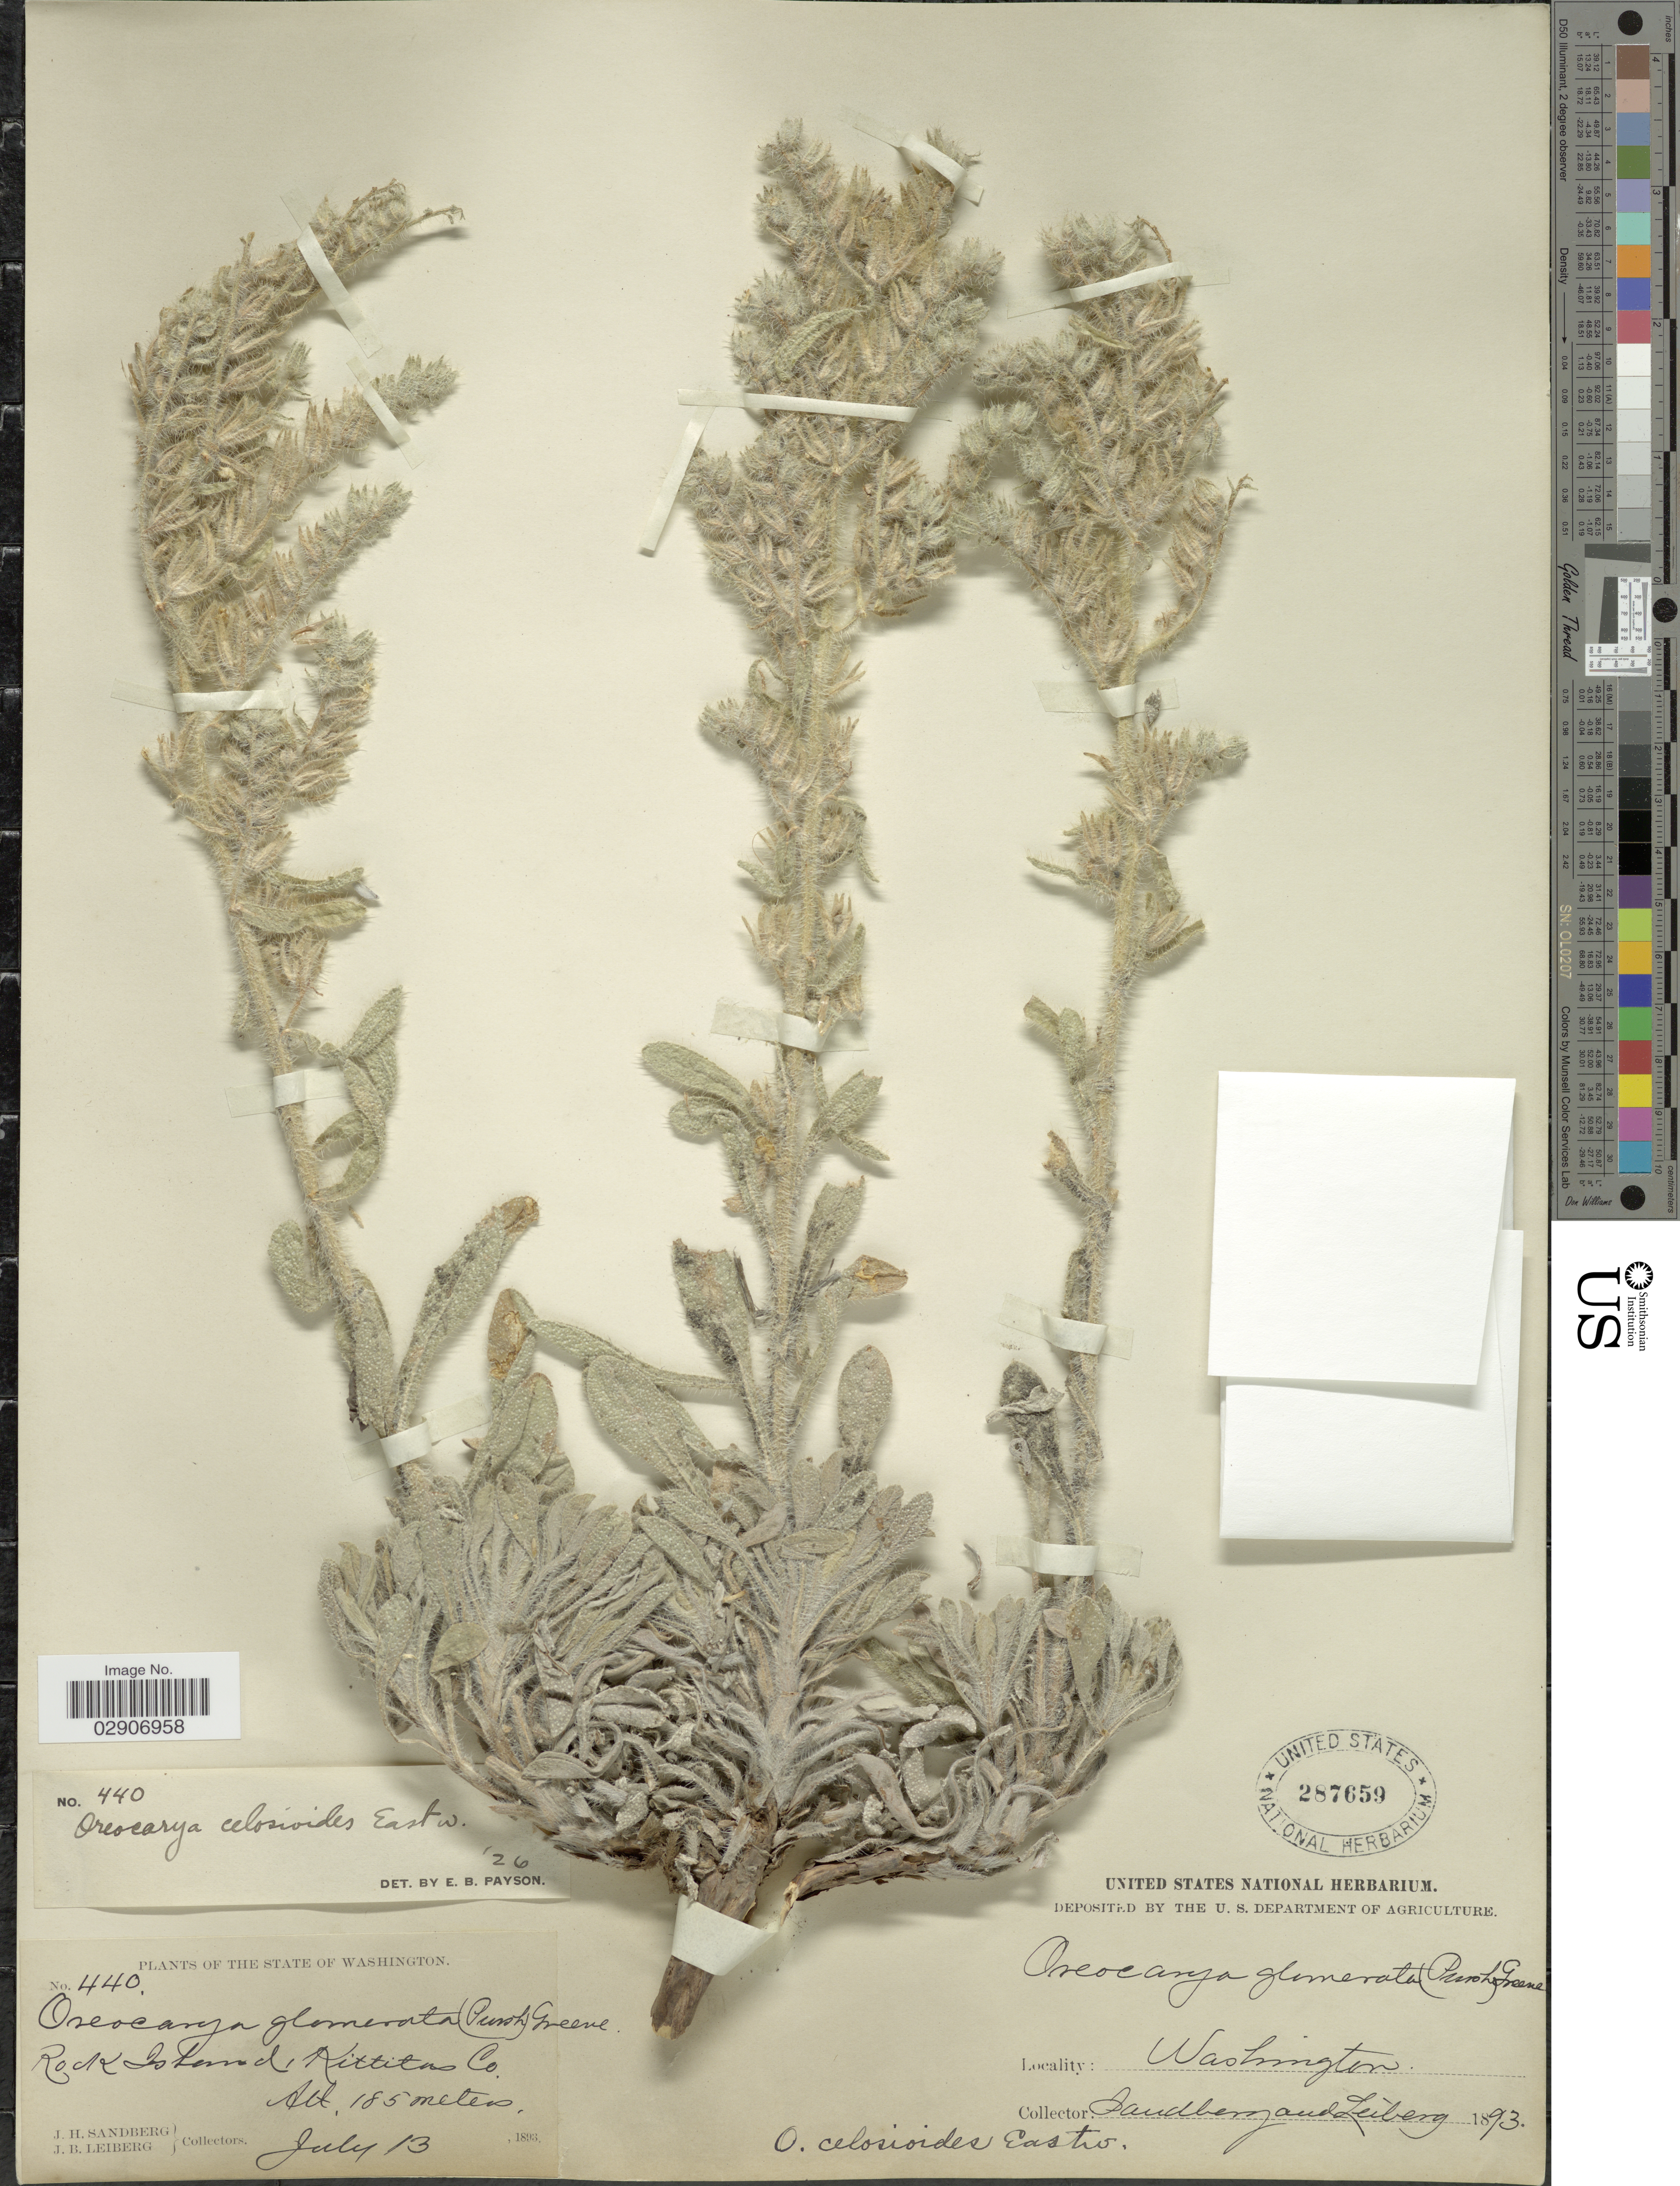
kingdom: Plantae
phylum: Tracheophyta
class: Magnoliopsida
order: Boraginales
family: Boraginaceae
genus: Cryptantha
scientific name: Cryptantha celosioides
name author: (Eastw.) Payson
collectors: J. H. Sandberg & J. B. Leiberg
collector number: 440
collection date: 1893-07-13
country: United States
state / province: Washington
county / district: Kittitas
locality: Rock Island, Kittitas Co.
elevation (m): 185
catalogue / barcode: US 287659